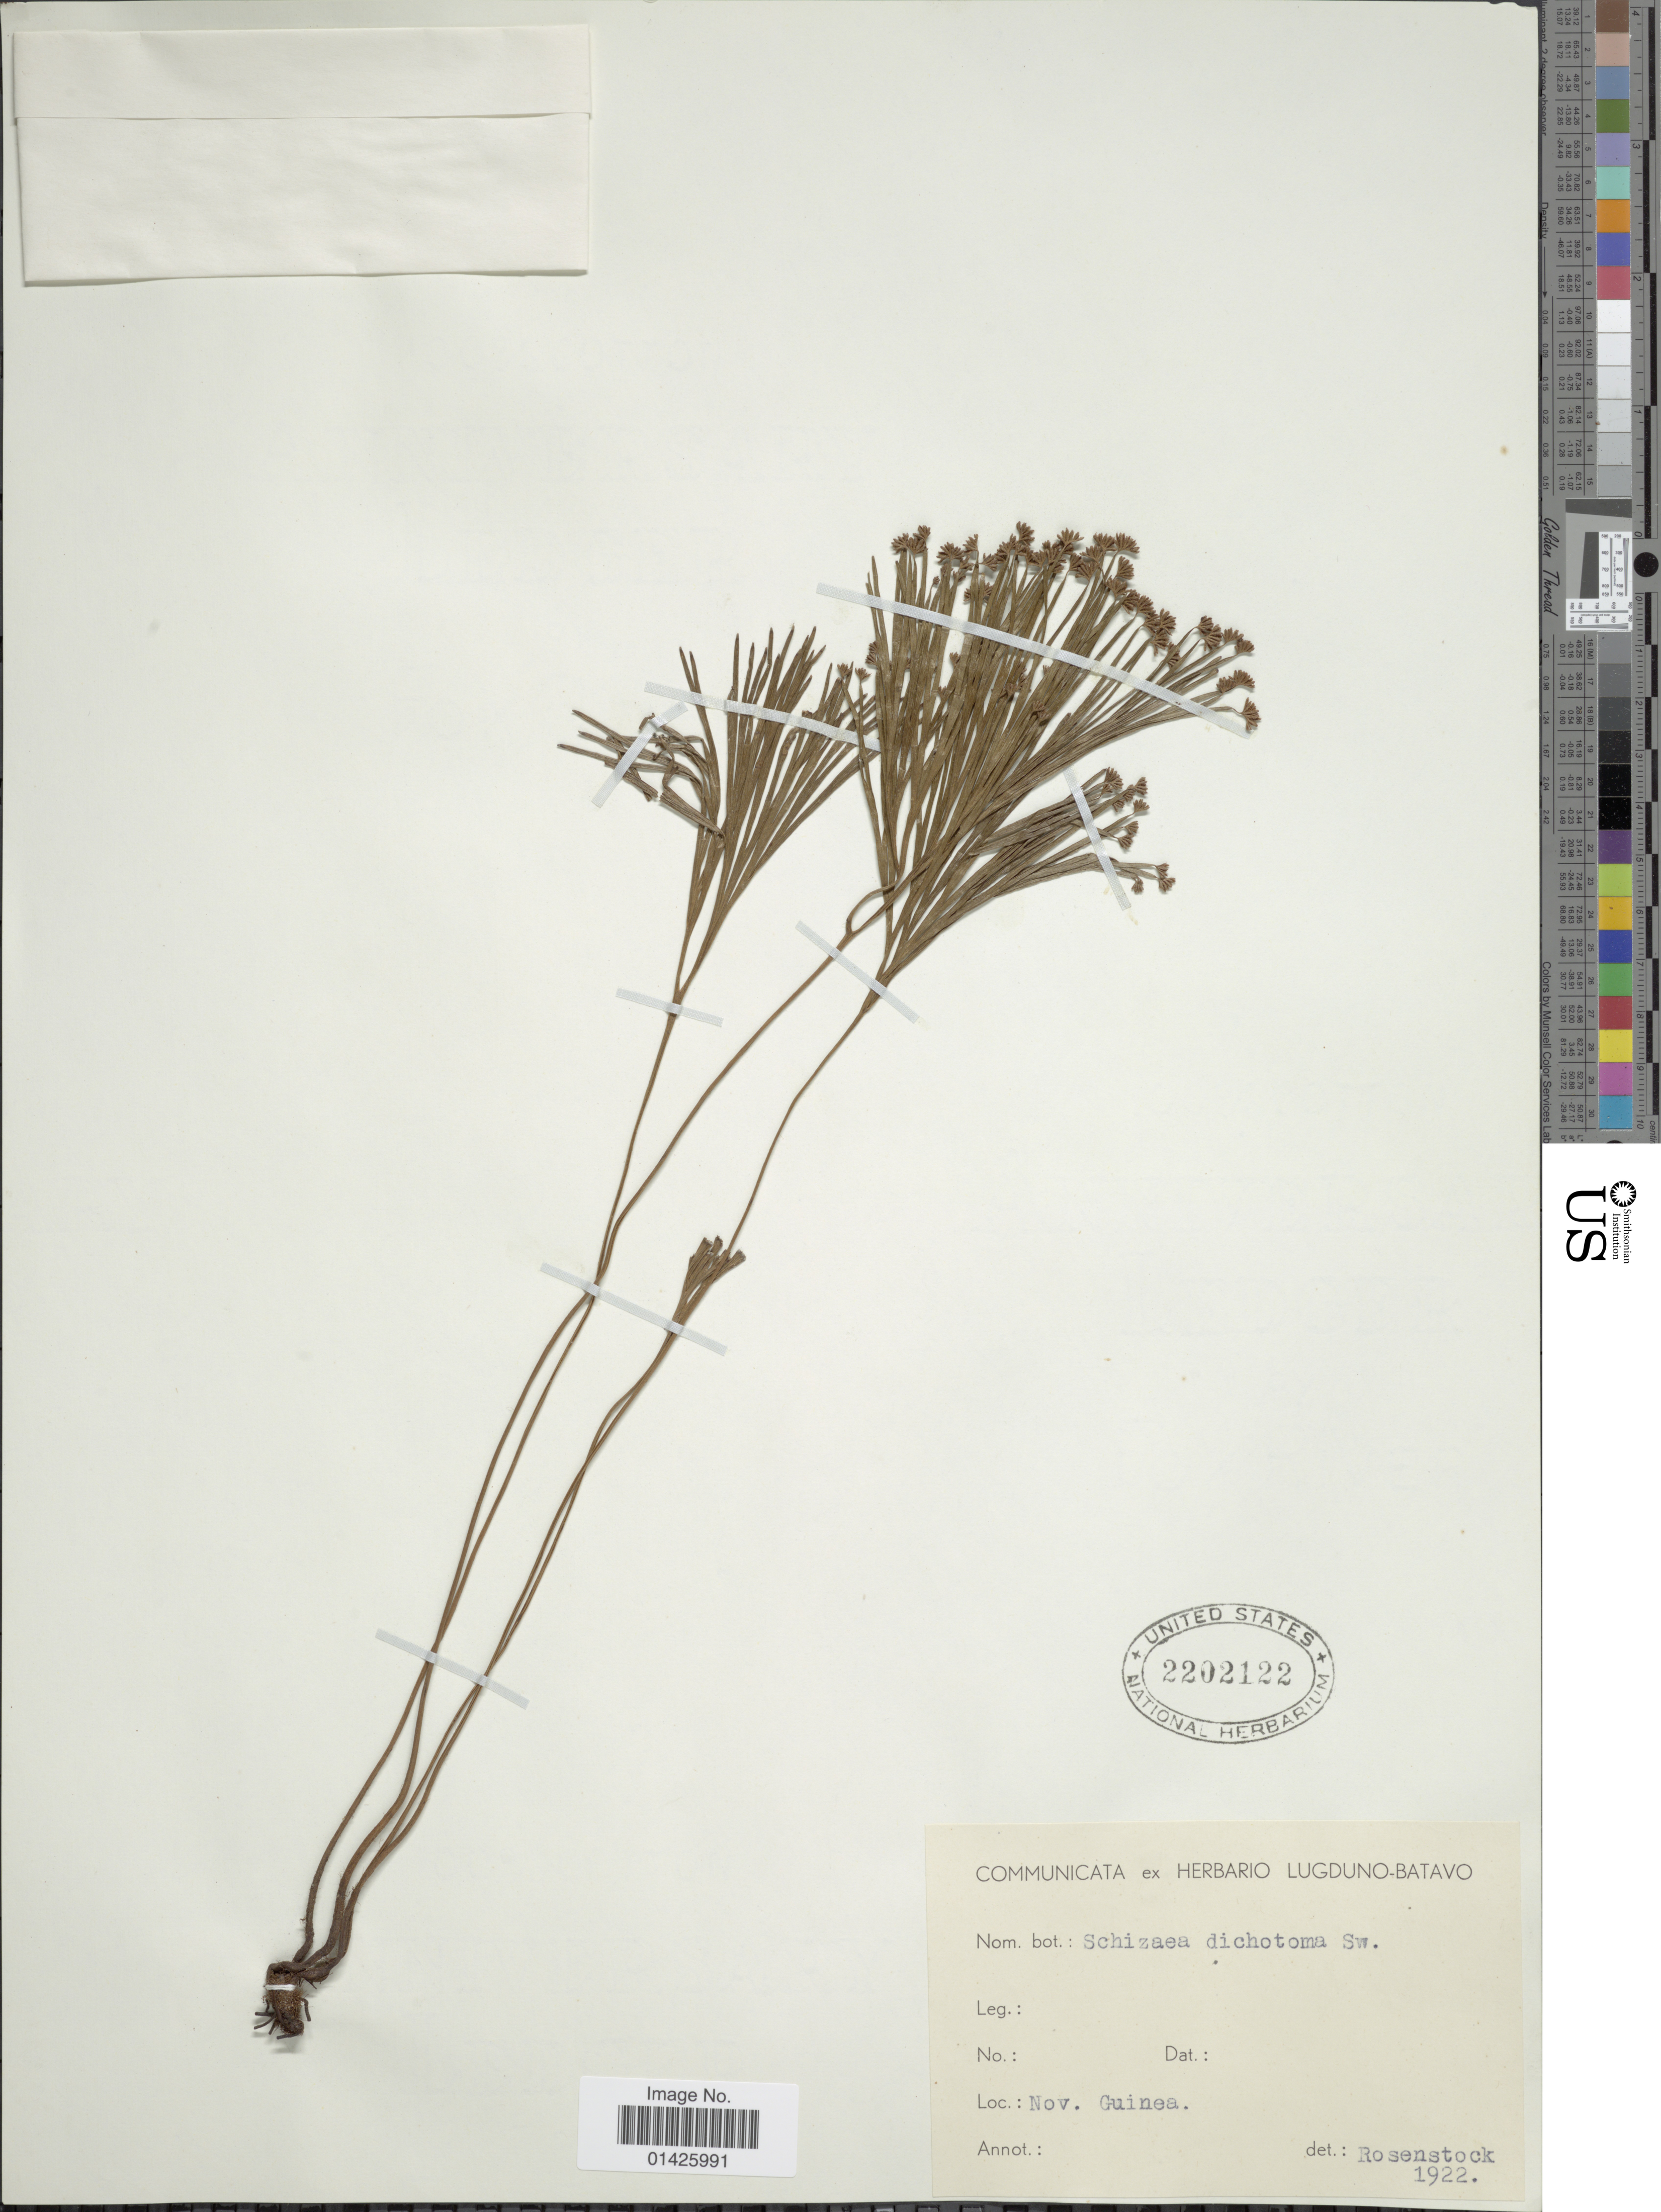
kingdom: Plantae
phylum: Tracheophyta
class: Polypodiopsida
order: Schizaeales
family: Schizaeaceae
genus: Schizaea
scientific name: Schizaea dichotoma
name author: (L.) J. Sm.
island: New Guinea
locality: Nov Guinea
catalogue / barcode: US 2202122